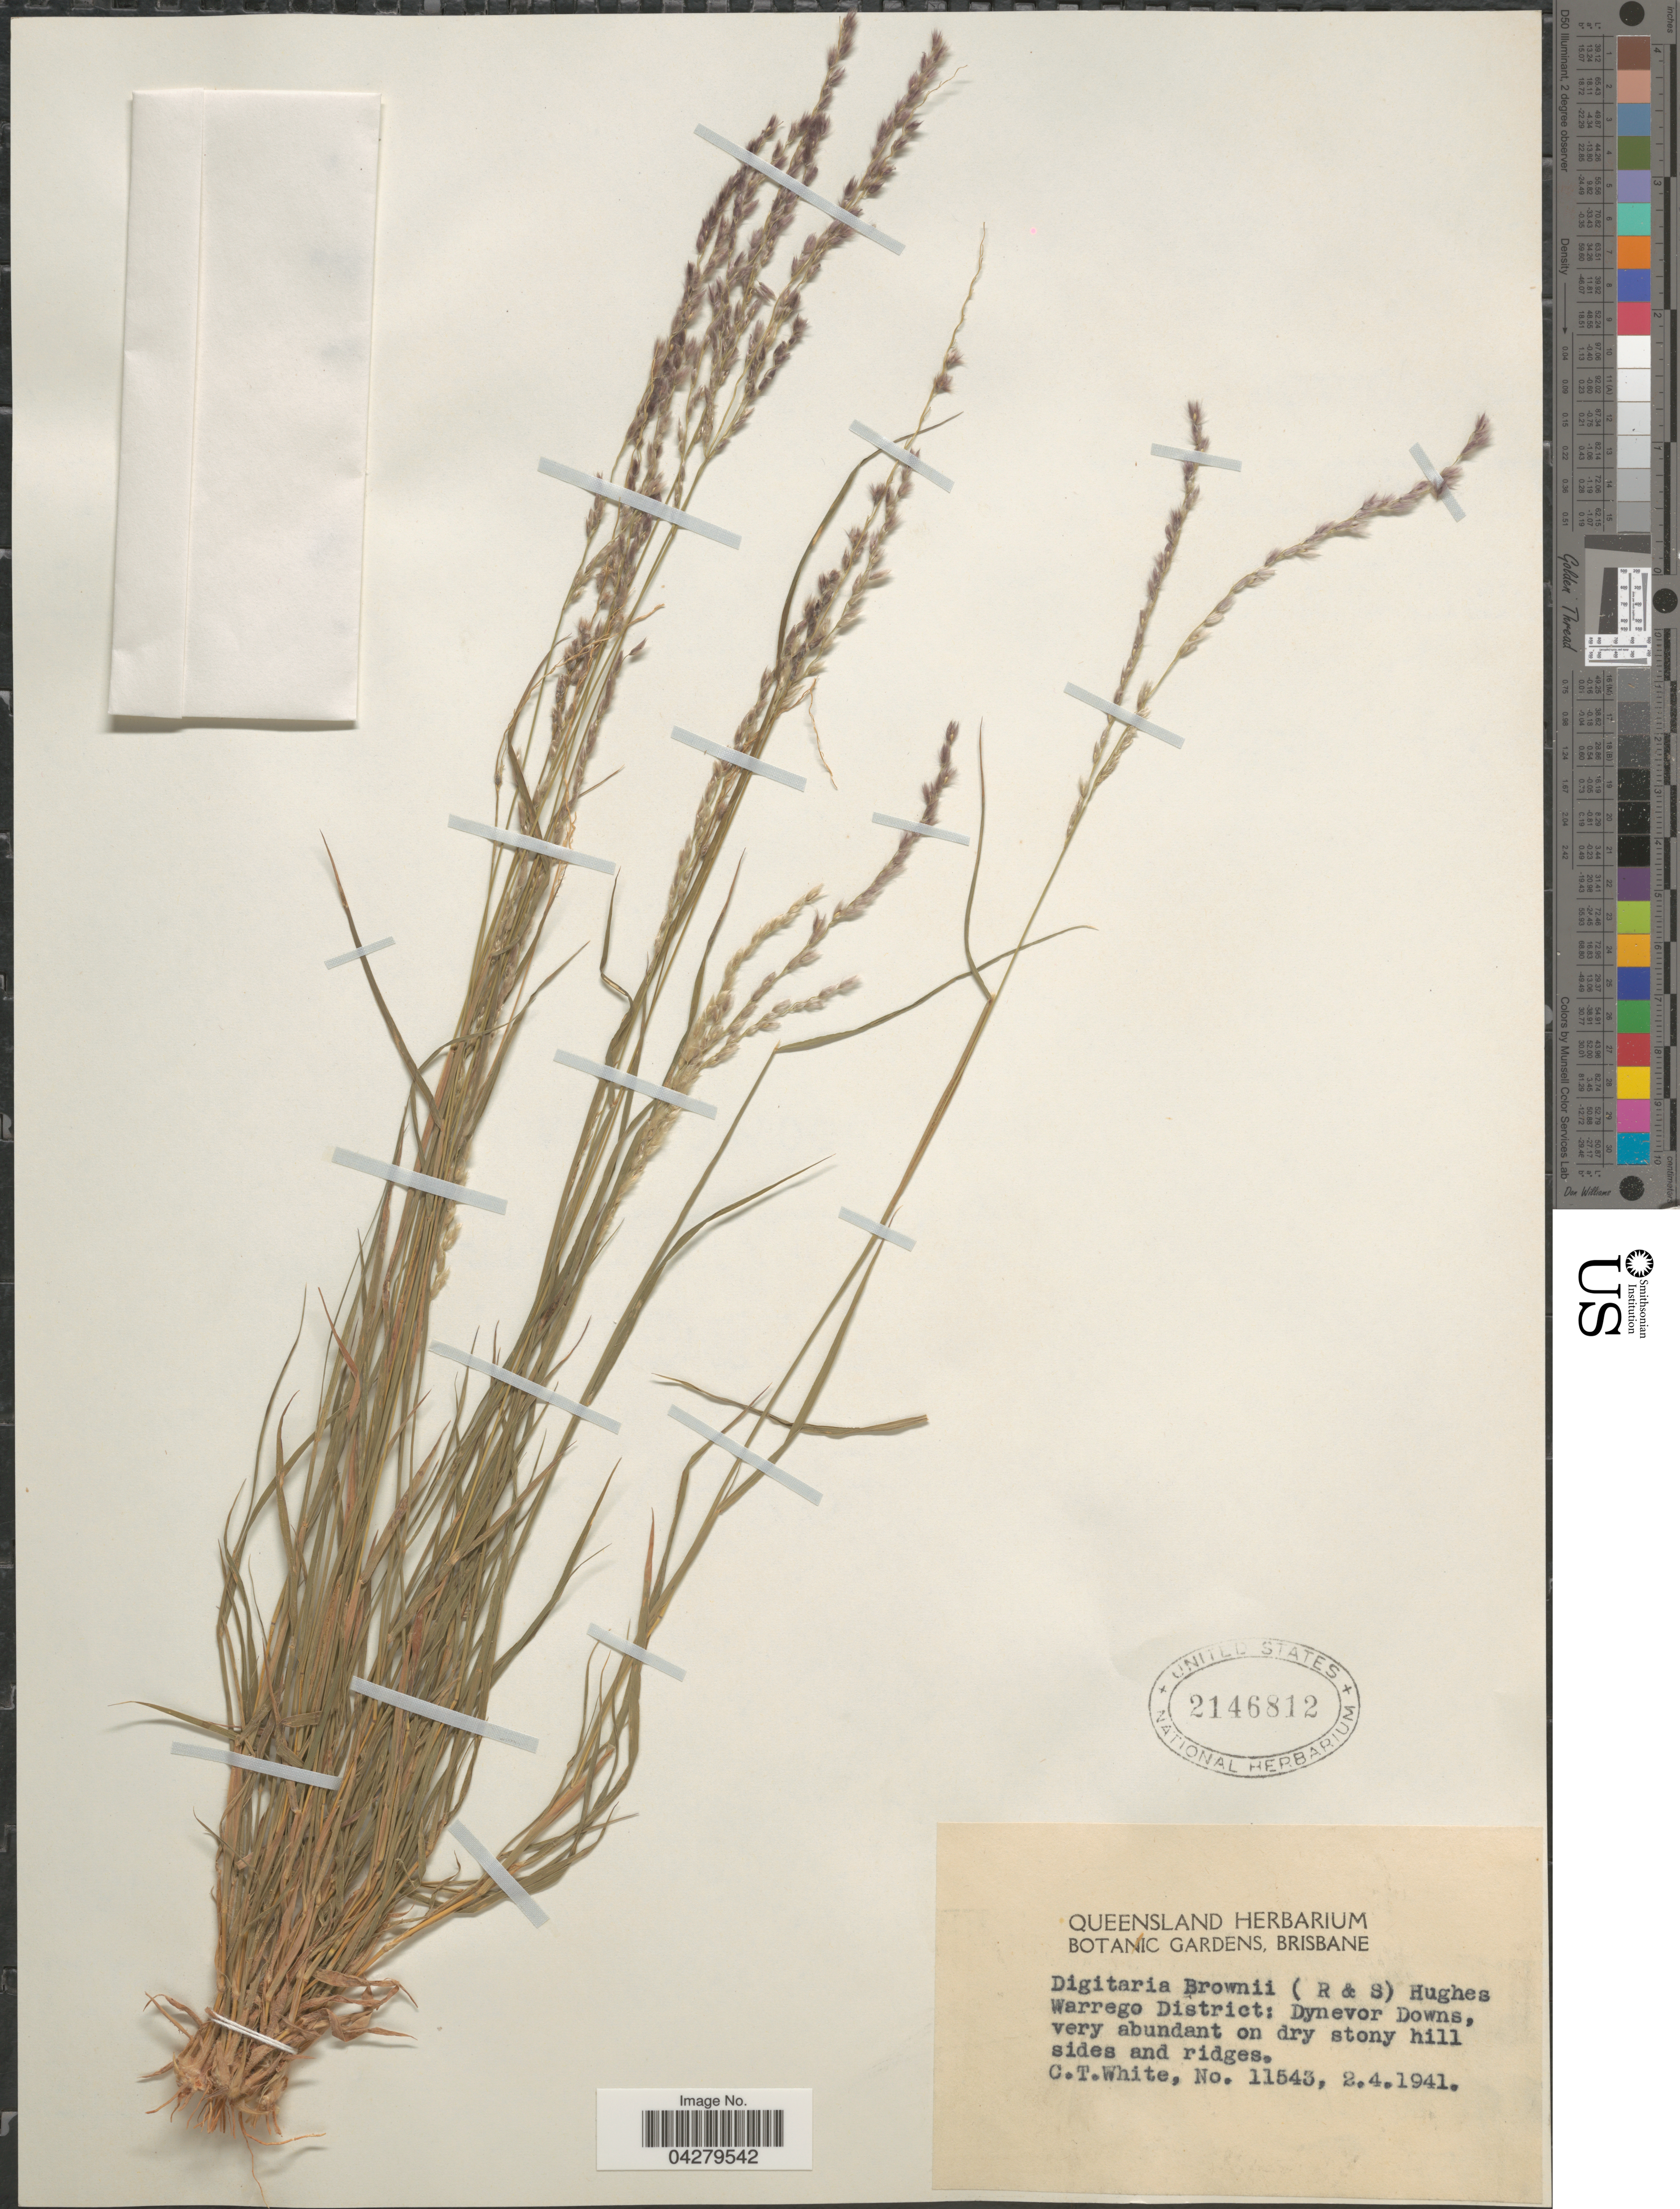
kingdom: Plantae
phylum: Tracheophyta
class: Liliopsida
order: Poales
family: Poaceae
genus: Digitaria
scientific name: Digitaria brownii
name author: (Roem. & Schult.) Hughes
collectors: C. T. White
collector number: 11543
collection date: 1941-04-02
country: Australia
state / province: Queensland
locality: Warrego District: Dynevor Downs.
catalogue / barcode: US 2146812